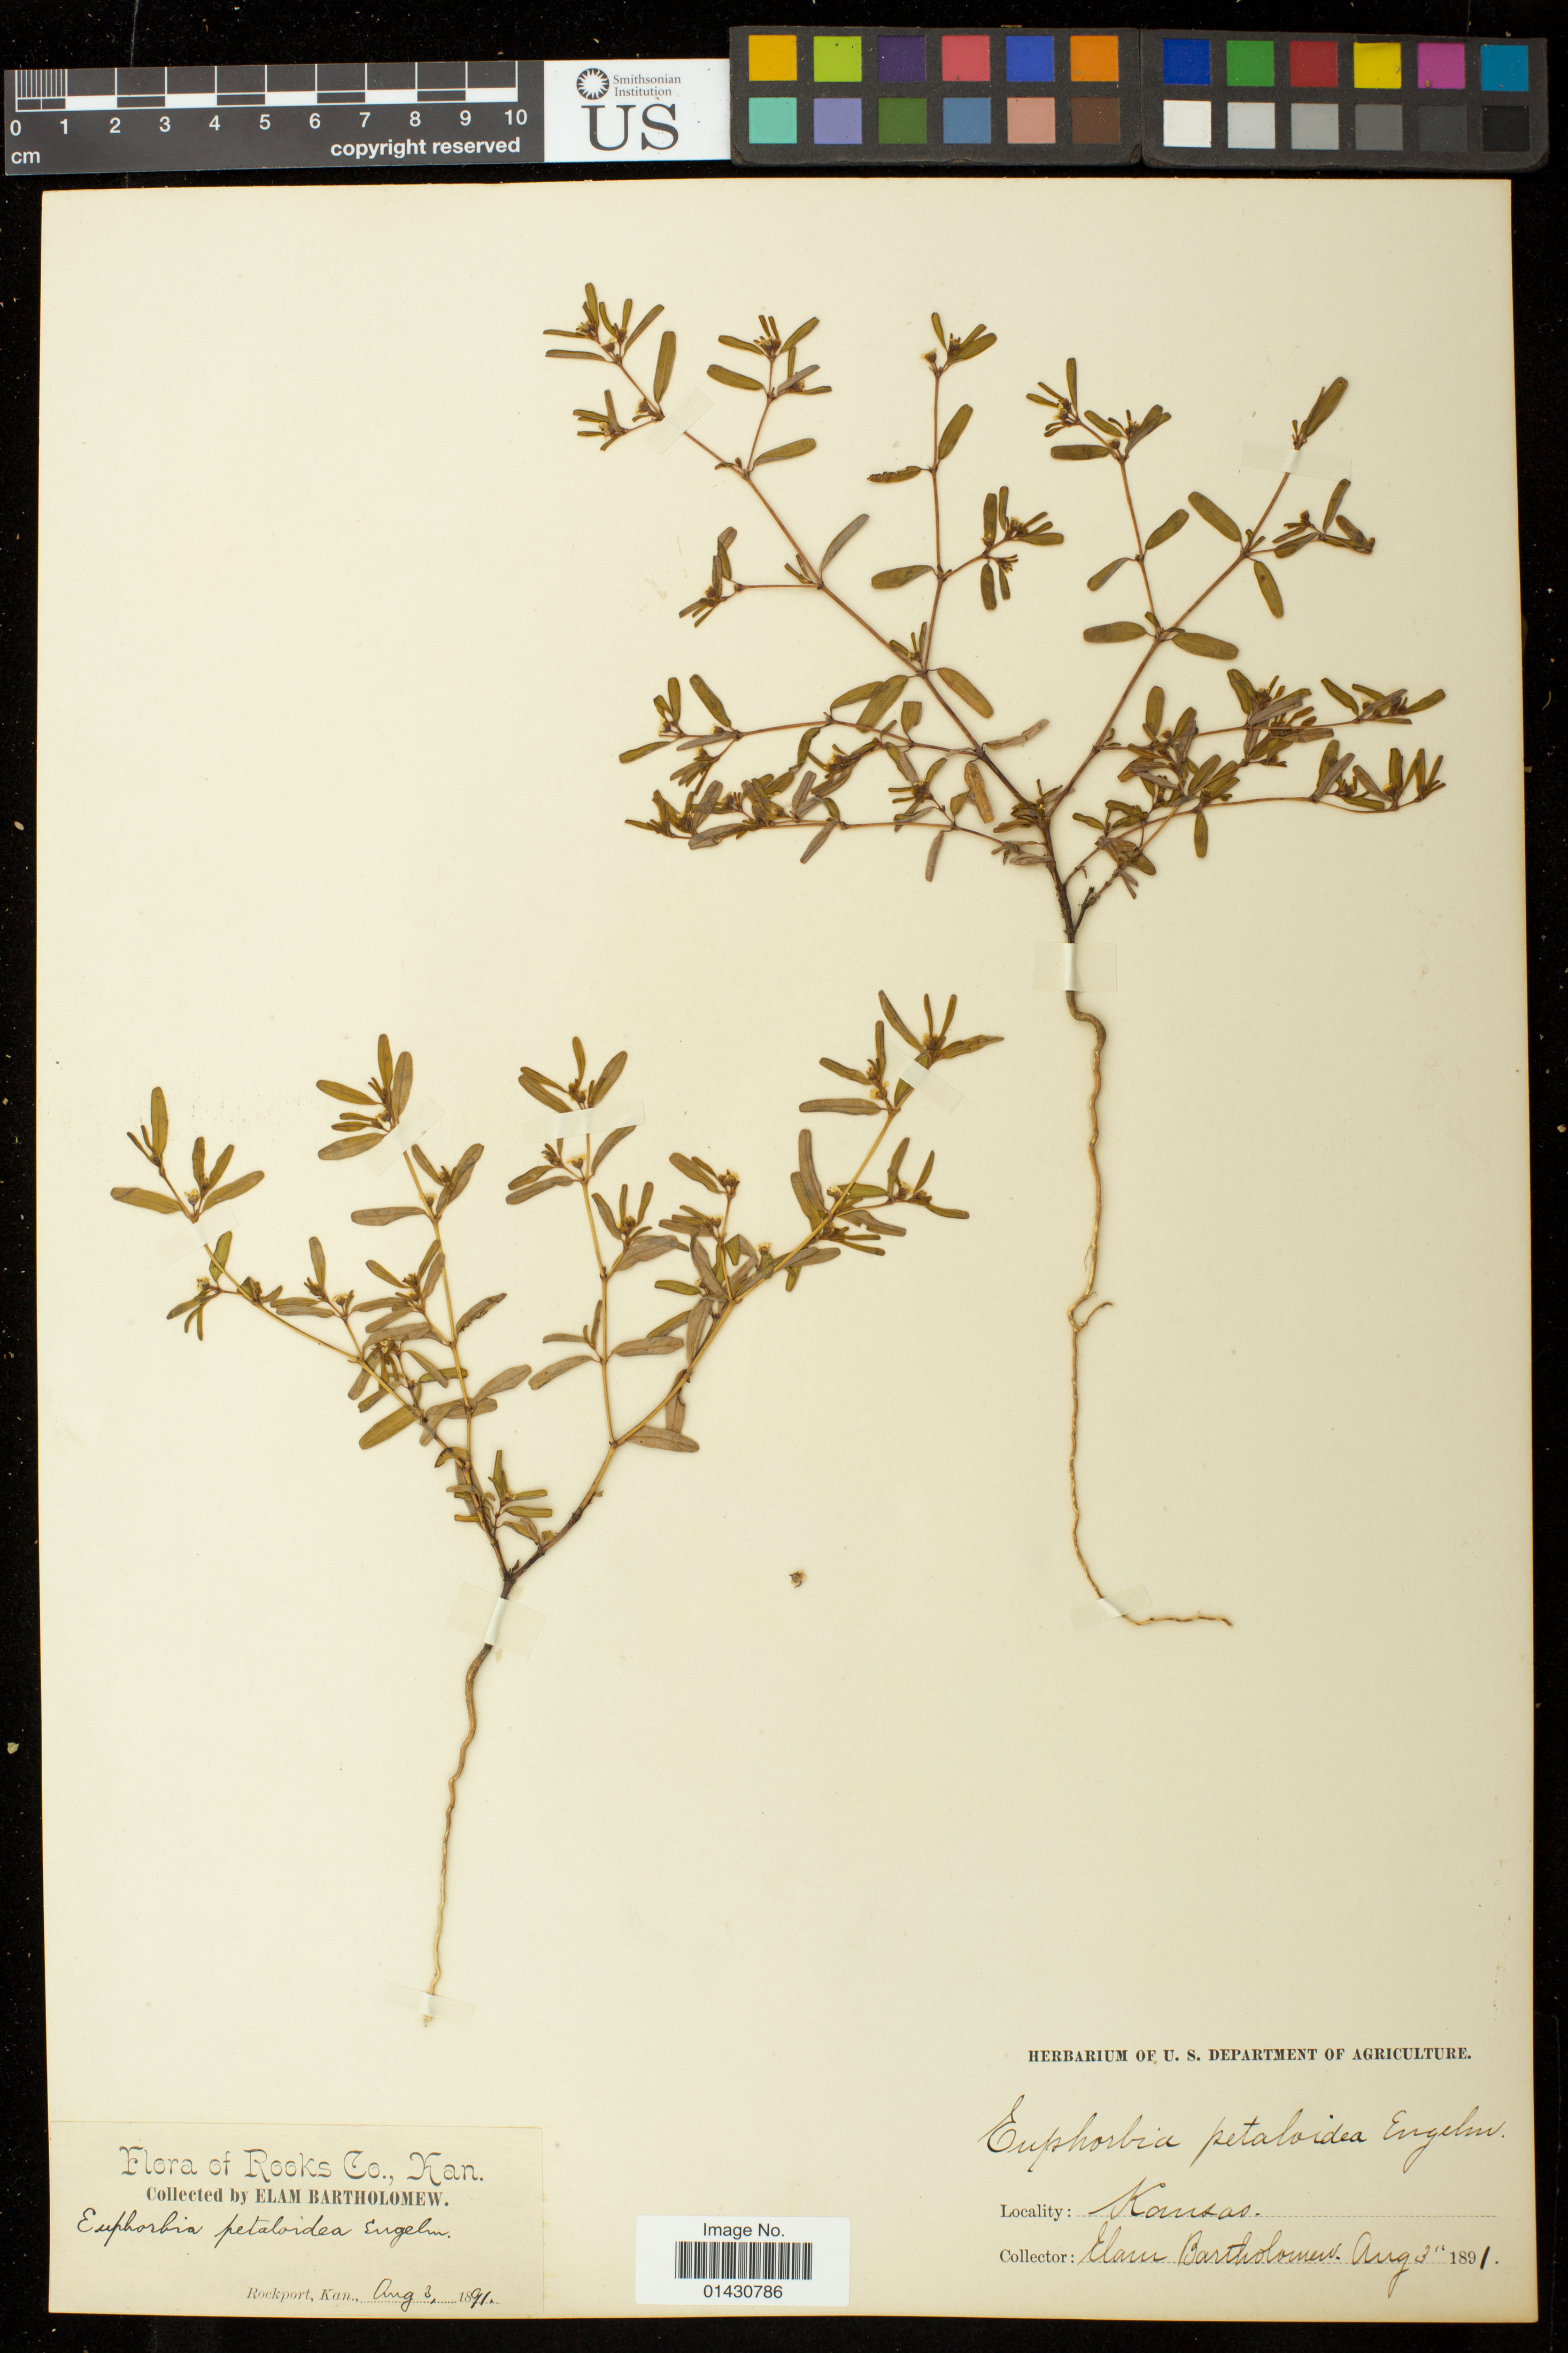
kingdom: Plantae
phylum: Tracheophyta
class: Magnoliopsida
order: Malpighiales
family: Euphorbiaceae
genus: Euphorbia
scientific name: Euphorbia missurica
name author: Raf.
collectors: E. Bartholomew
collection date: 1981-08-03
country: United States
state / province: Kansas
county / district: Rooks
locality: Rockport